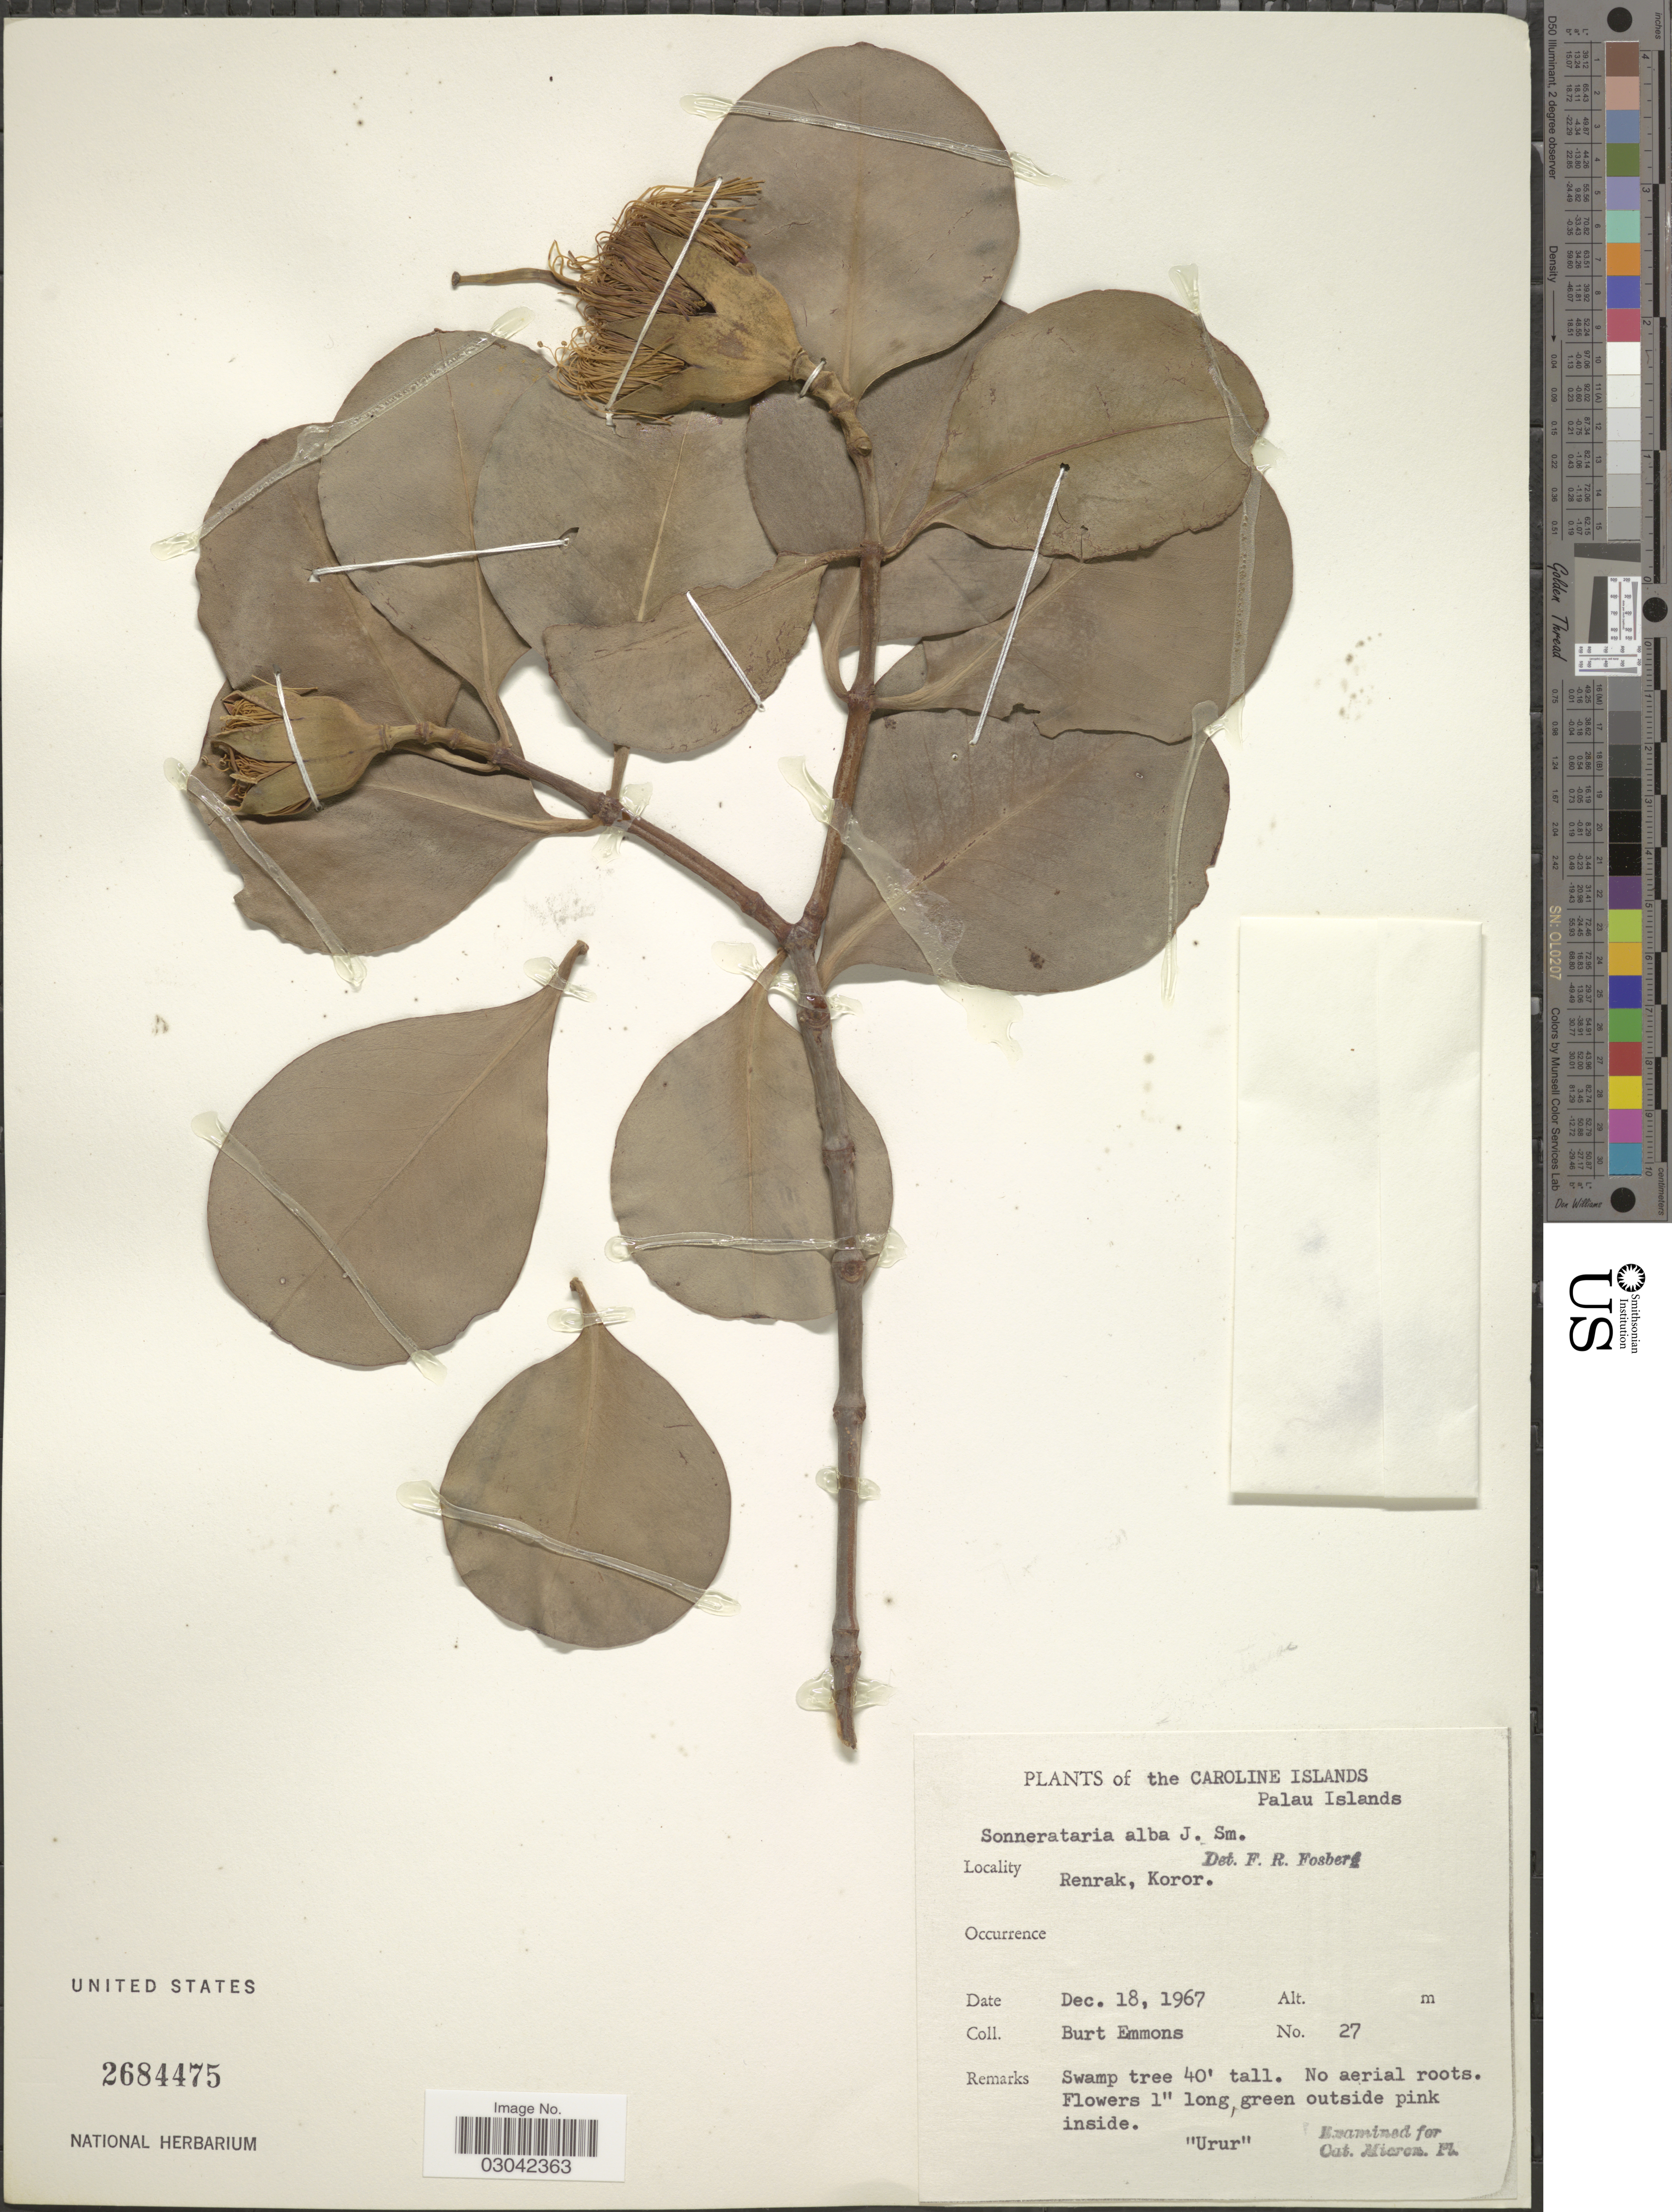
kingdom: Plantae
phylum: Tracheophyta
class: Magnoliopsida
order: Myrtales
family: Lythraceae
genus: Sonneratia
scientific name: Sonneratia alba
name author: Sm.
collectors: B. Emmons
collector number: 27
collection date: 1967-12-18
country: Palau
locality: Caroline Islands. Palau Islands. Renrak, Koror.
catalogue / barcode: US 2684475